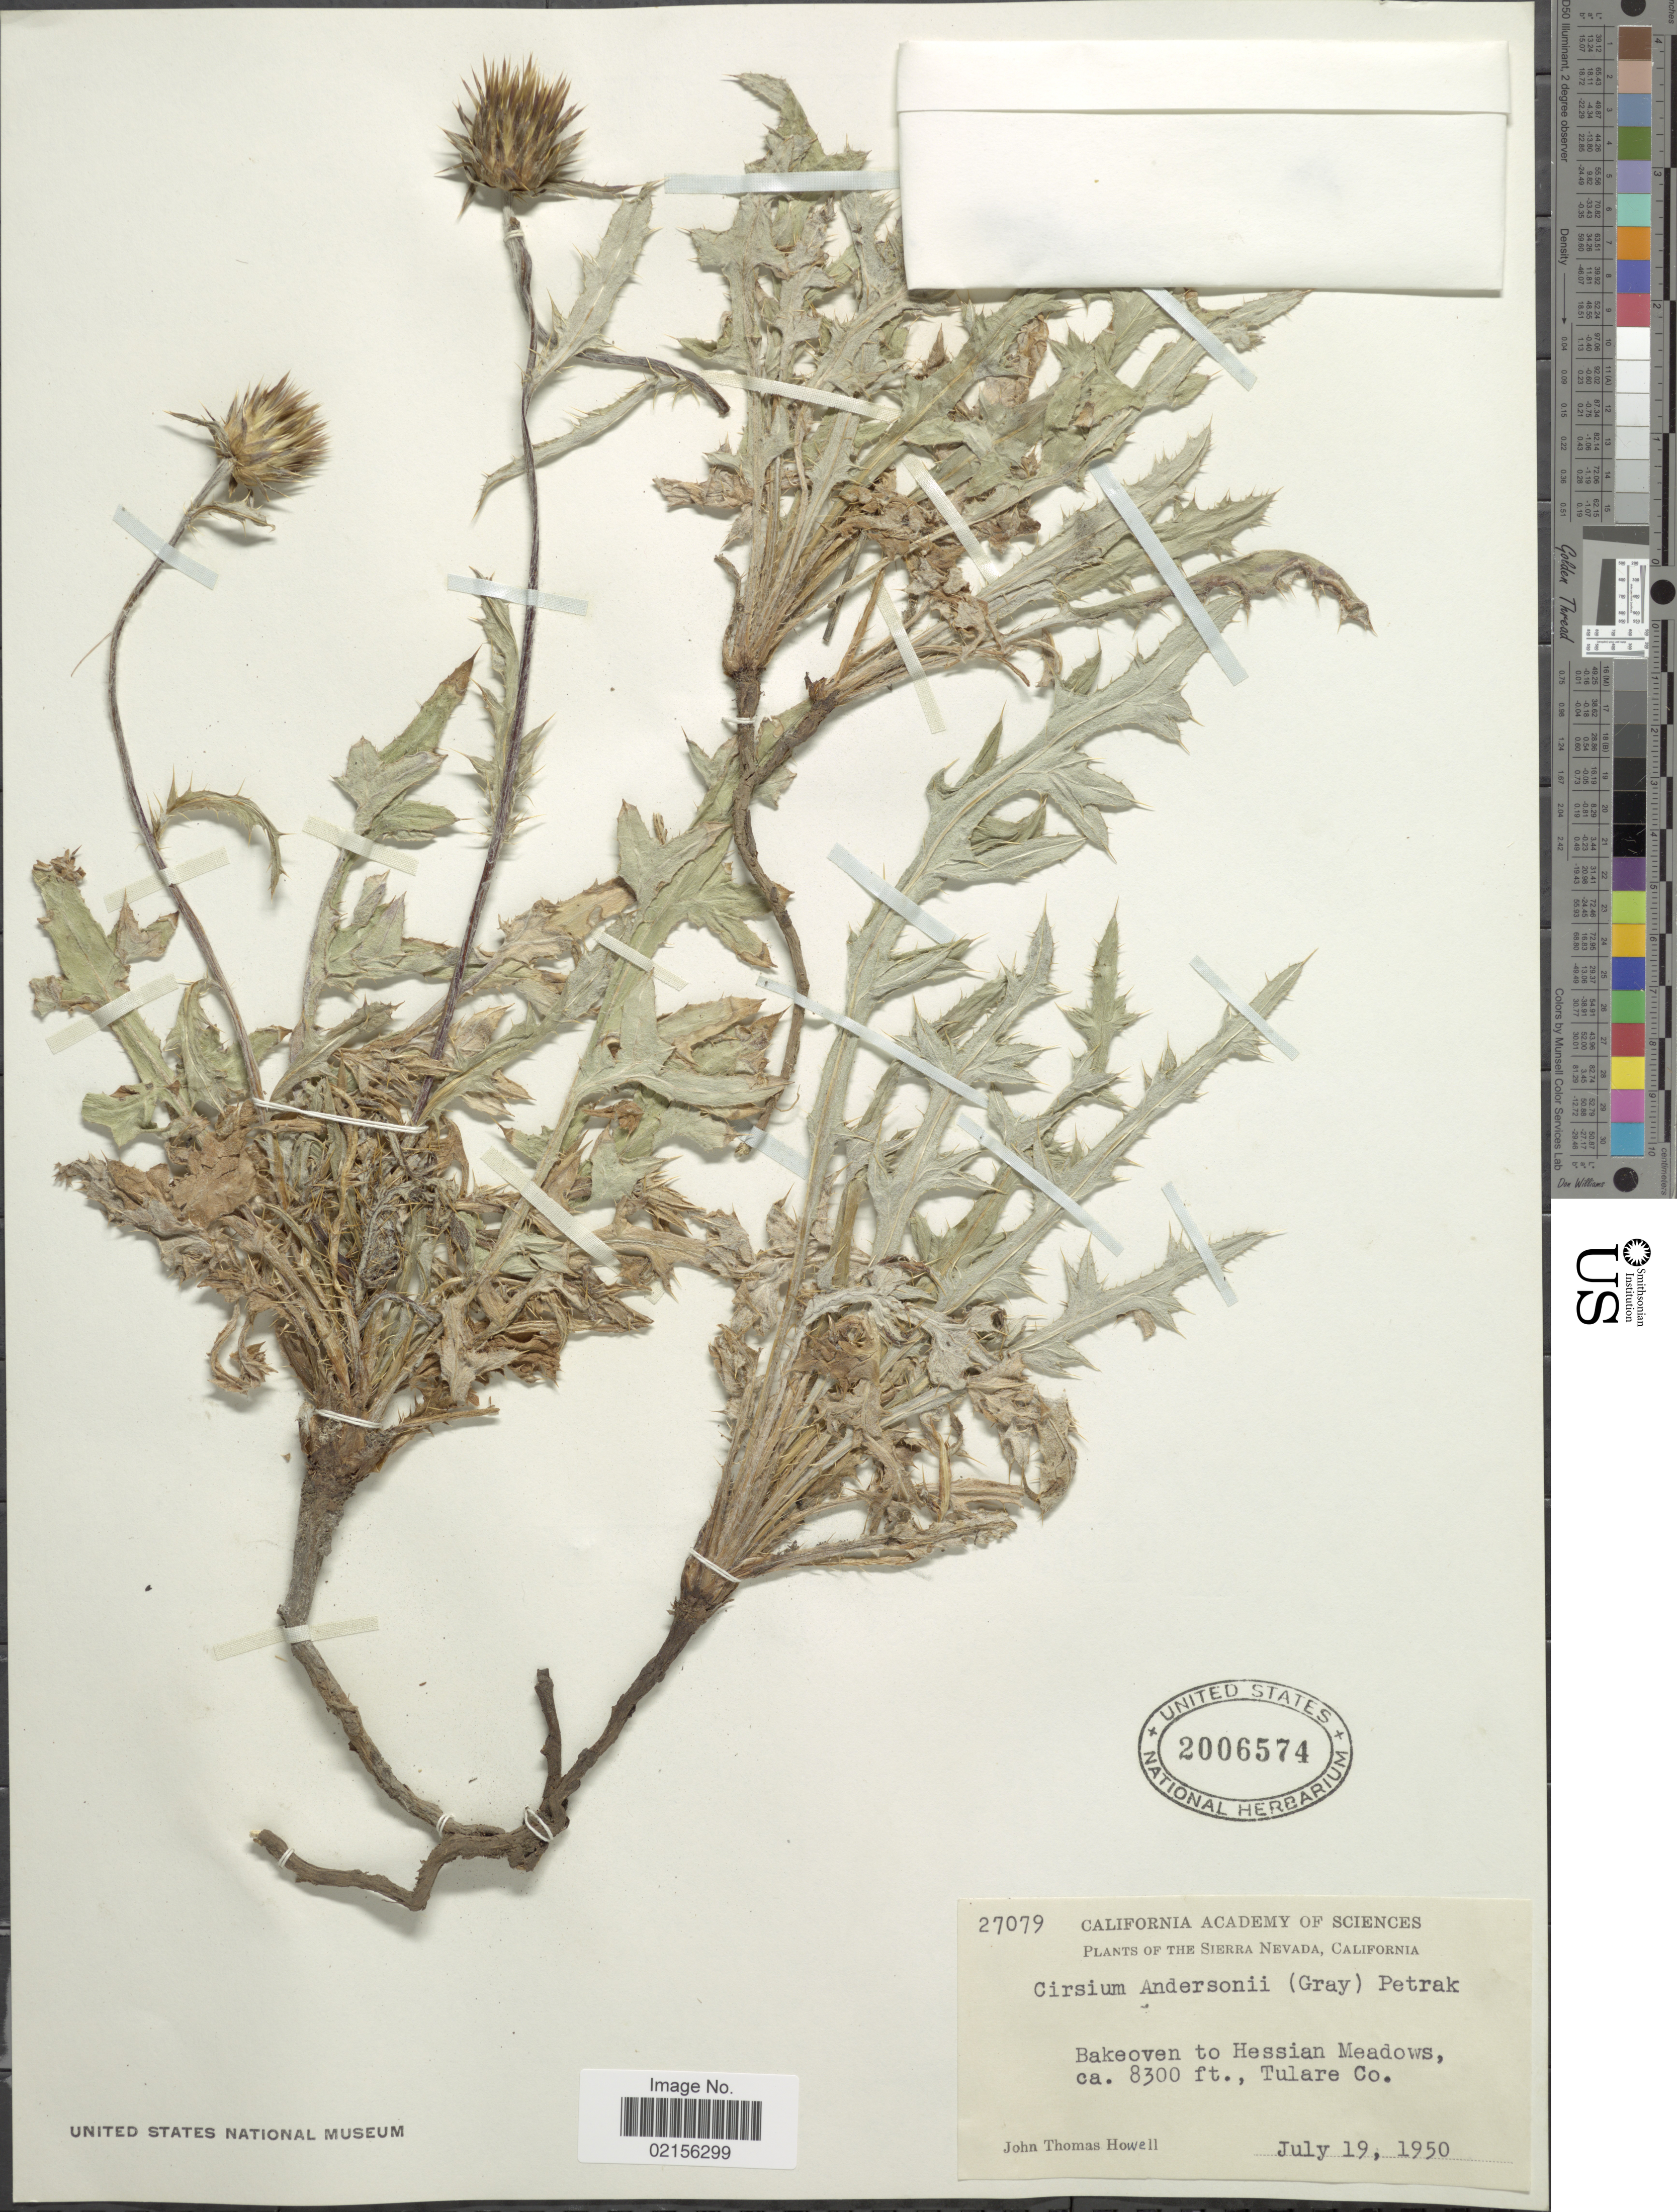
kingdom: Plantae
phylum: Tracheophyta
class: Magnoliopsida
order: Asterales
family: Asteraceae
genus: Cirsium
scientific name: Cirsium andersonii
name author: (A. Gray) Petr.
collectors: J. T. Howell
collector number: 27079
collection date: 1950-07-19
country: United States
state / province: California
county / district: Tulare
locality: Sierra Nevada, Bakeoven to Hessian Meadows., Tulare Co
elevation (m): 2530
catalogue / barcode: US 2006574